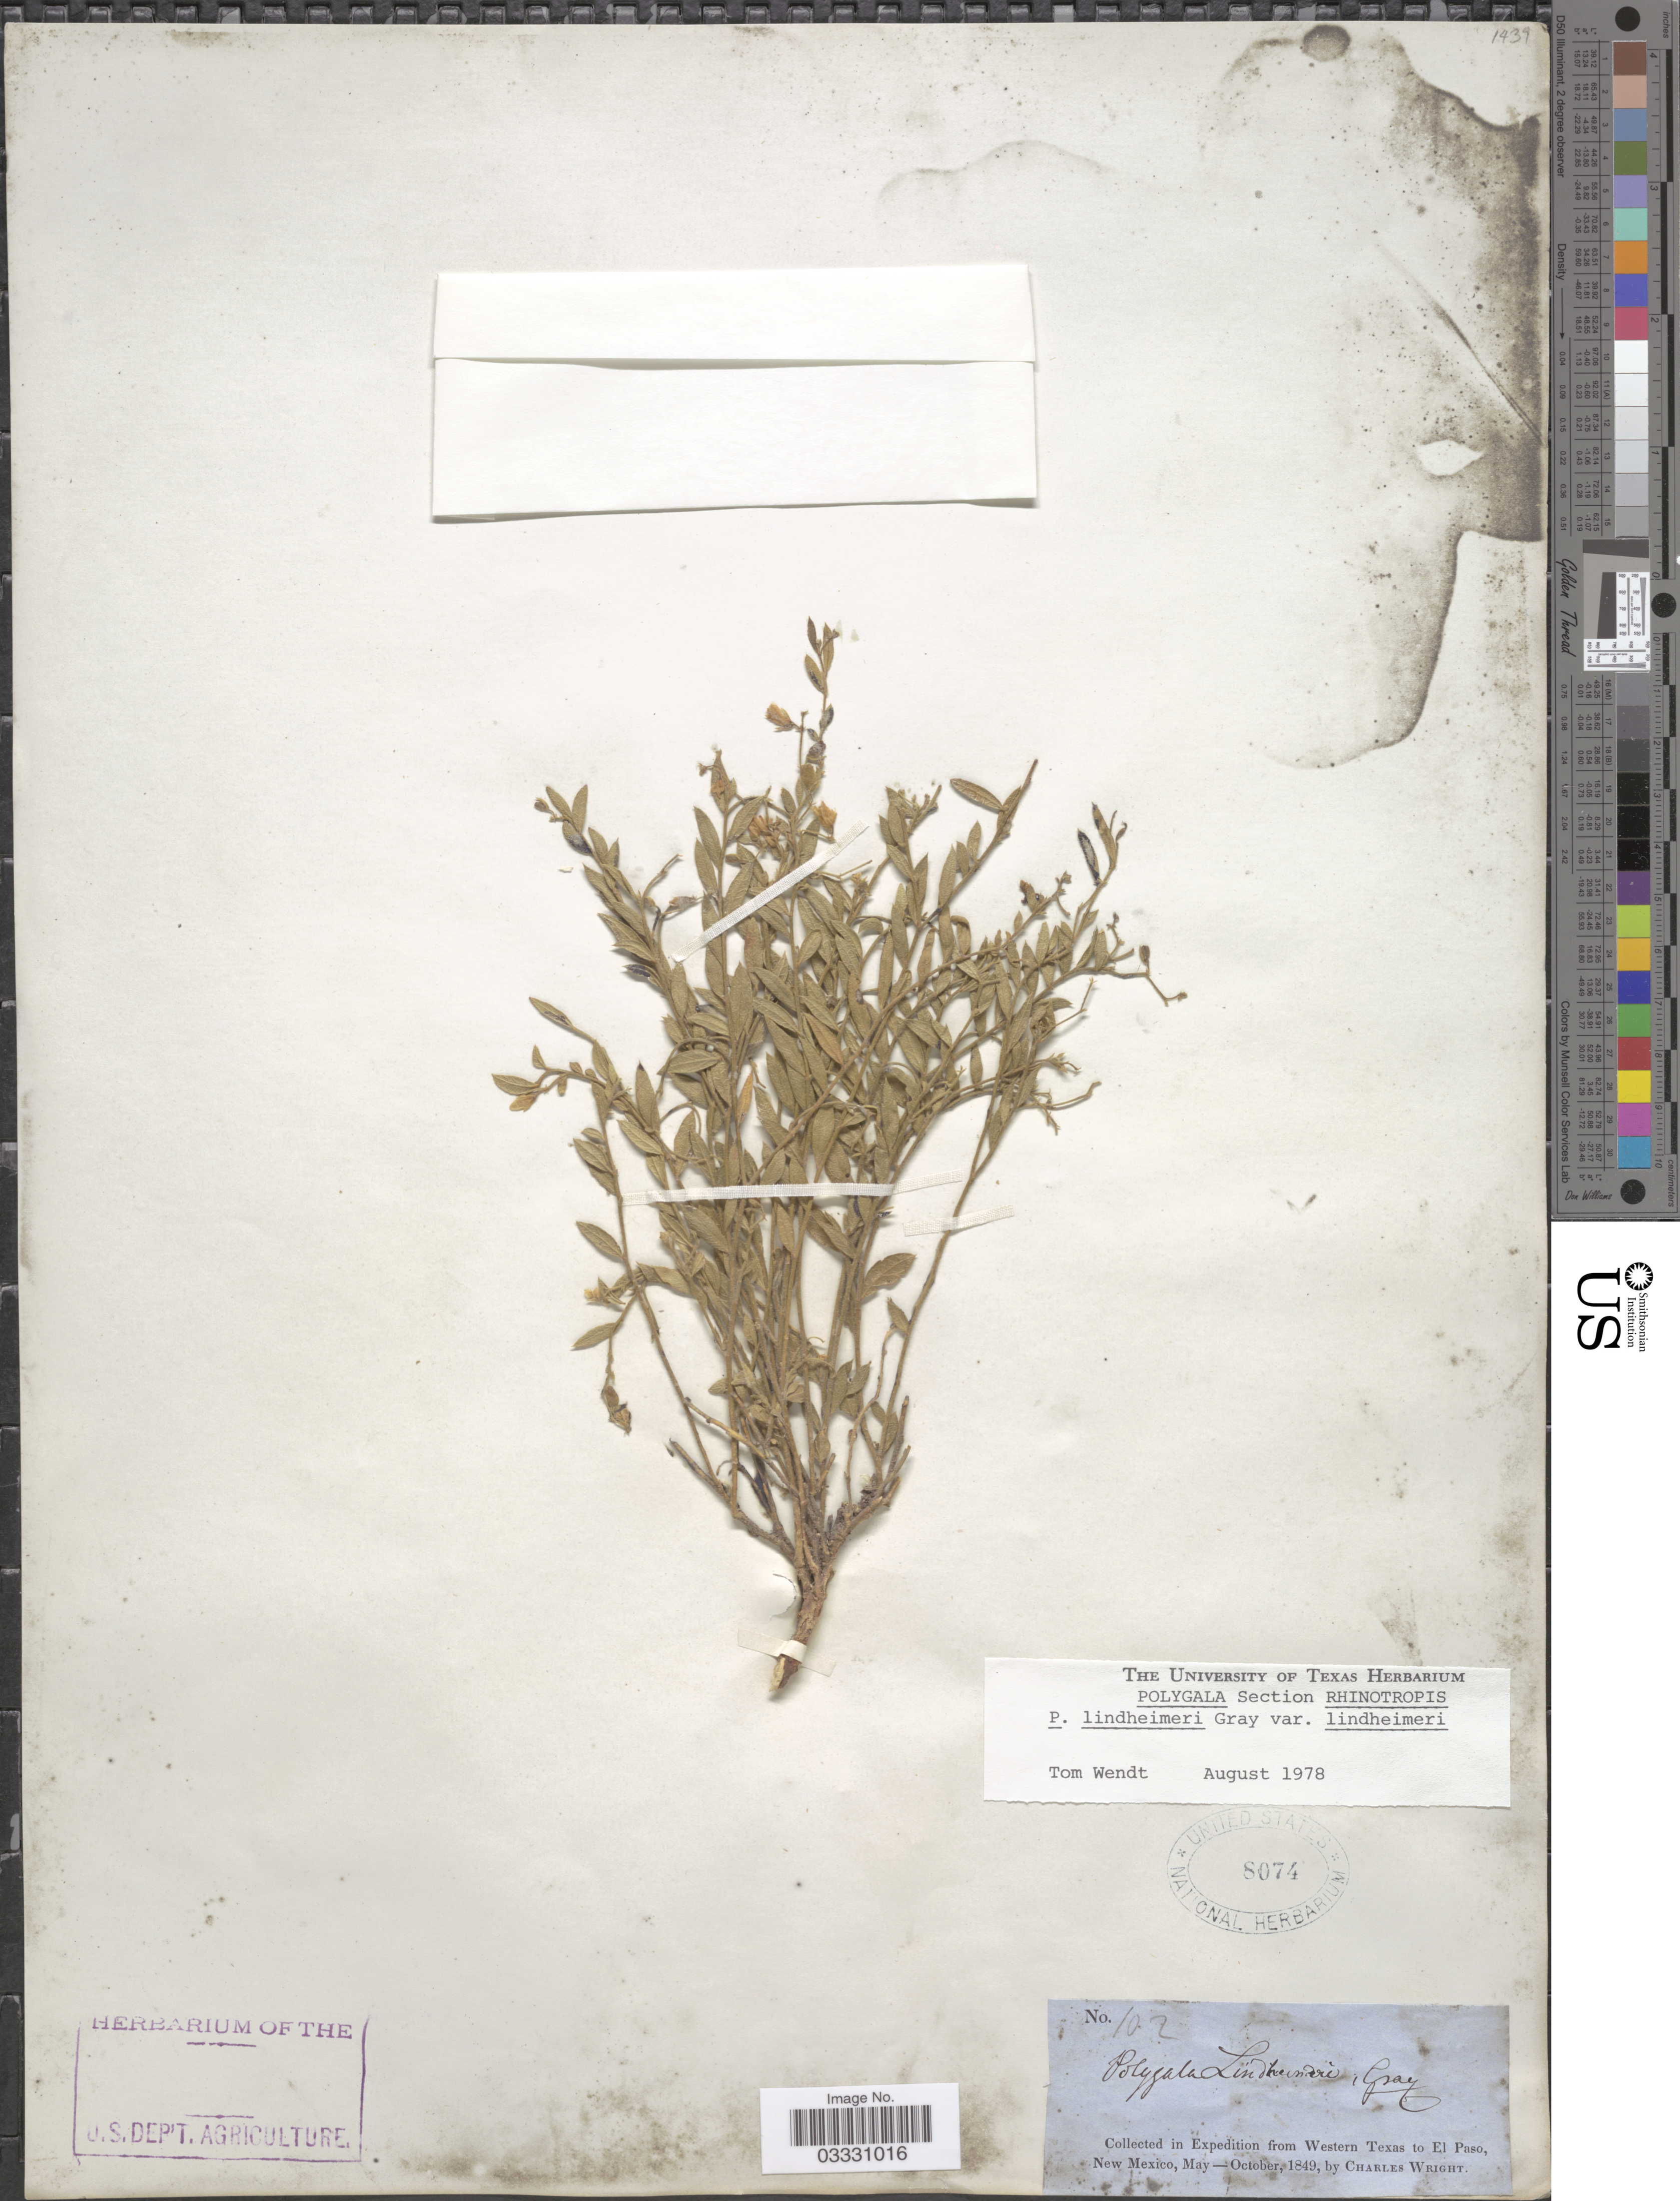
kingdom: Plantae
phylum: Tracheophyta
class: Magnoliopsida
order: Fabales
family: Polygalaceae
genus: Rhinotropis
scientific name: Rhinotropis lindheimeri var. lindheimeri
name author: (A. Gray) J.R. Abbott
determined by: Strong, Mark T., (BOT), Smithsonian Institution - National Museum of Natural History (UNITED STATES)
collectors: C. Wright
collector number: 102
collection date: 1849-05/1849-10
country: United States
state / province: New Mexico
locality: Western Texas to El Paso.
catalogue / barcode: US 8074